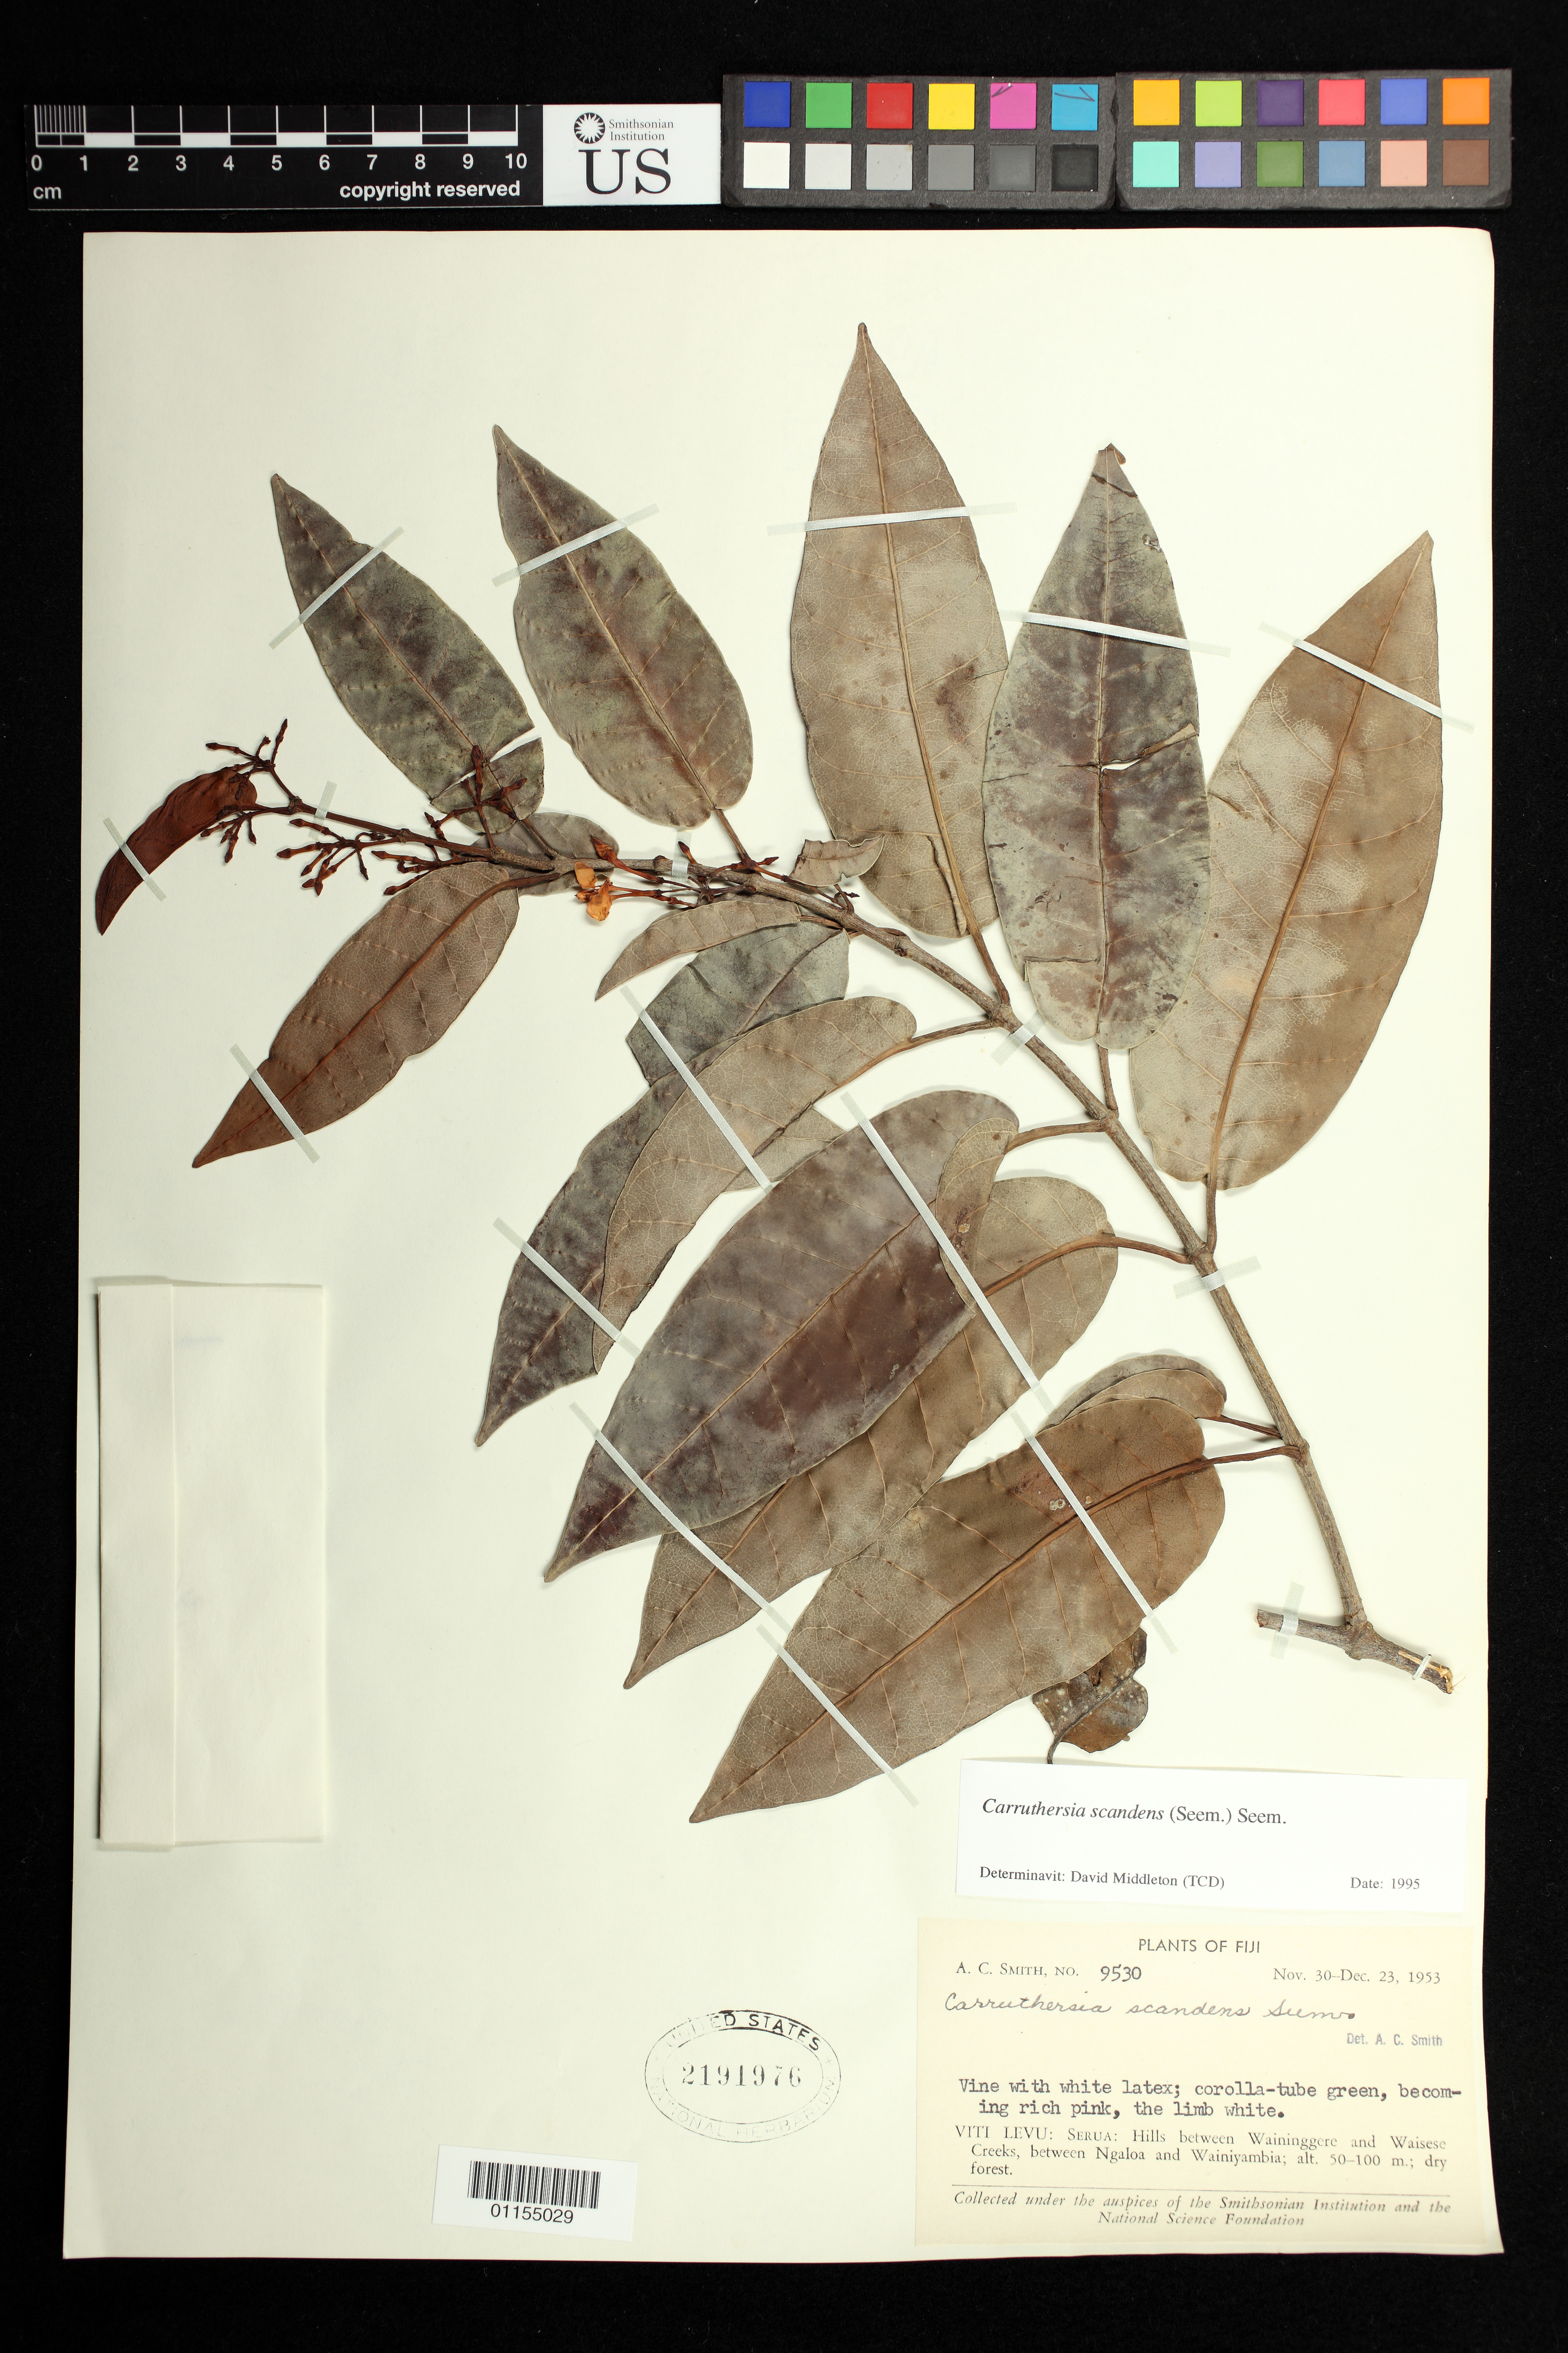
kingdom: Plantae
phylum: Tracheophyta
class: Magnoliopsida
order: Gentianales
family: Apocynaceae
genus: Carruthersia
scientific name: Carruthersia scandens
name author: (Seem.) Seem.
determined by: Middleton, D. J.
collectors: A. C. Smith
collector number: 9530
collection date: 1953-11-30/1953-12-23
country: Fiji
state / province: Serua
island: Viti Levu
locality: Hills between waininggere and Waisese Creeks, between Ngaloa and Wainiyambia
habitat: dry forest.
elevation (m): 50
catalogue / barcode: US 2191976